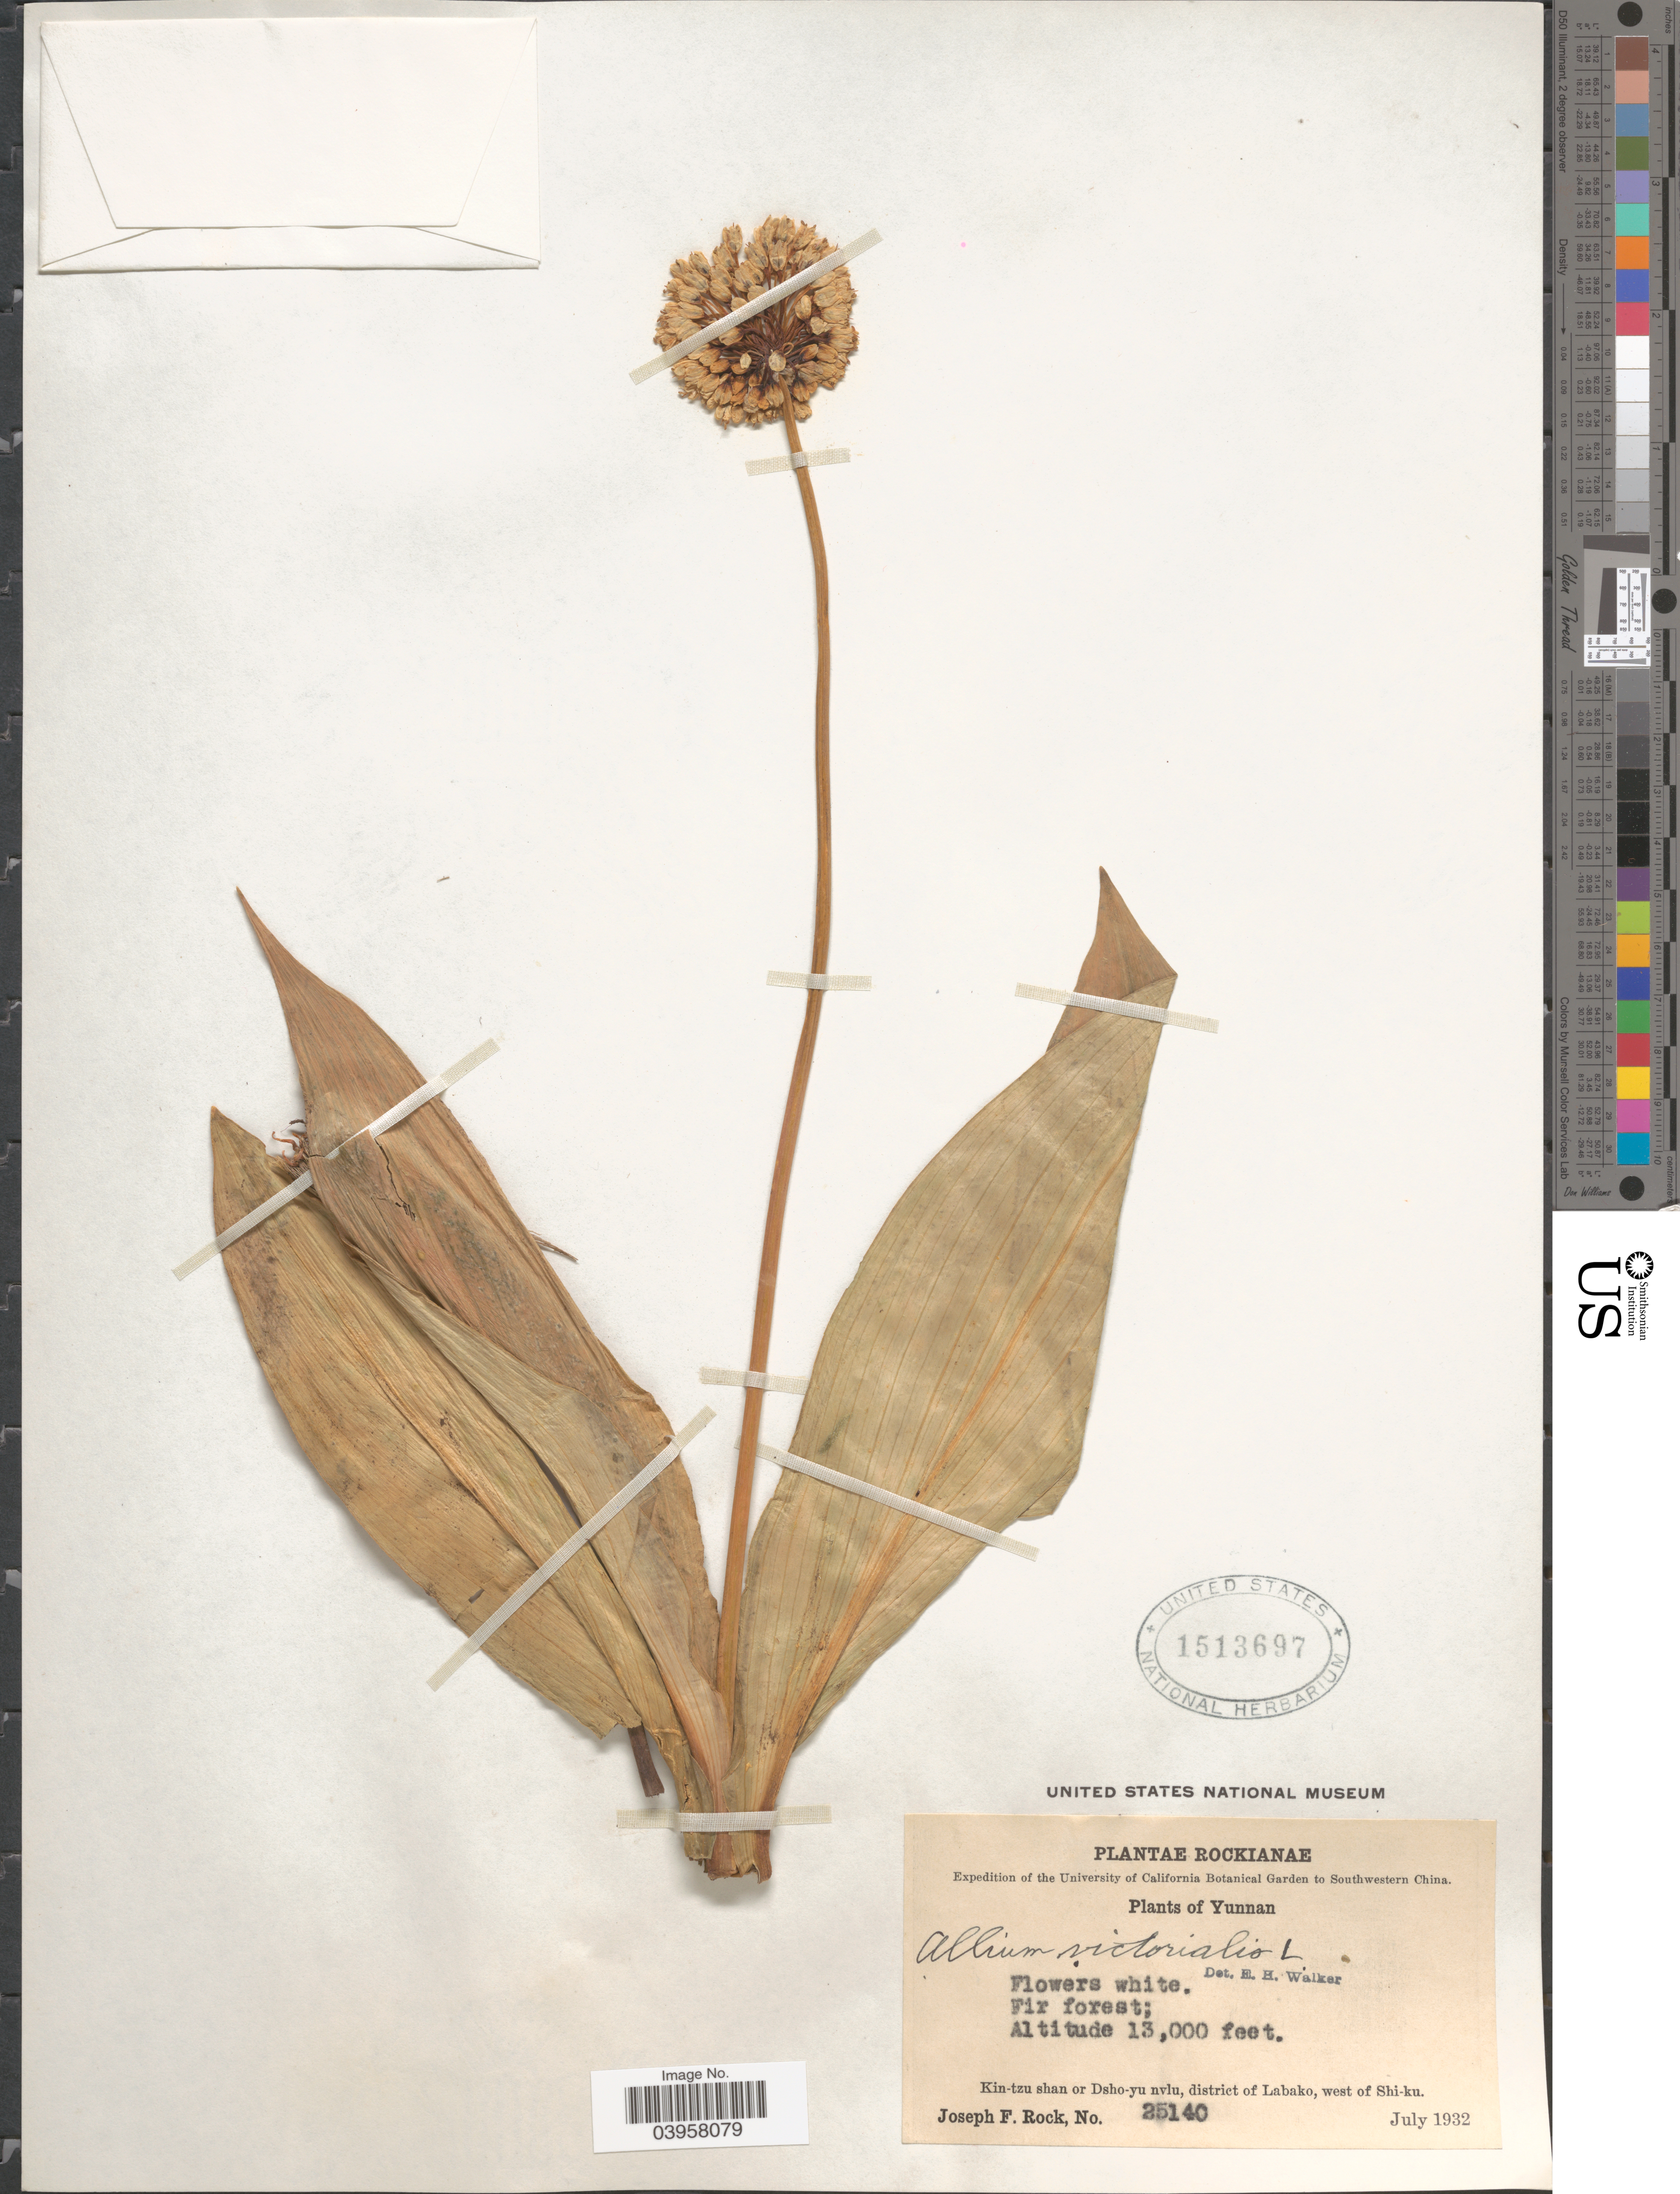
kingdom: Plantae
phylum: Tracheophyta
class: Liliopsida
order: Asparagales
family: Amaryllidaceae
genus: Allium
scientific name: Allium victorialis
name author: L.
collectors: J. F. Rock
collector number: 25140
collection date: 1932-07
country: China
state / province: Yunnan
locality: Southwestern China. Kin-tzu- shan or Dsho-yu nvlu, district of Labako, west of Shi-ku.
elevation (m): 3962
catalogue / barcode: US 1513697